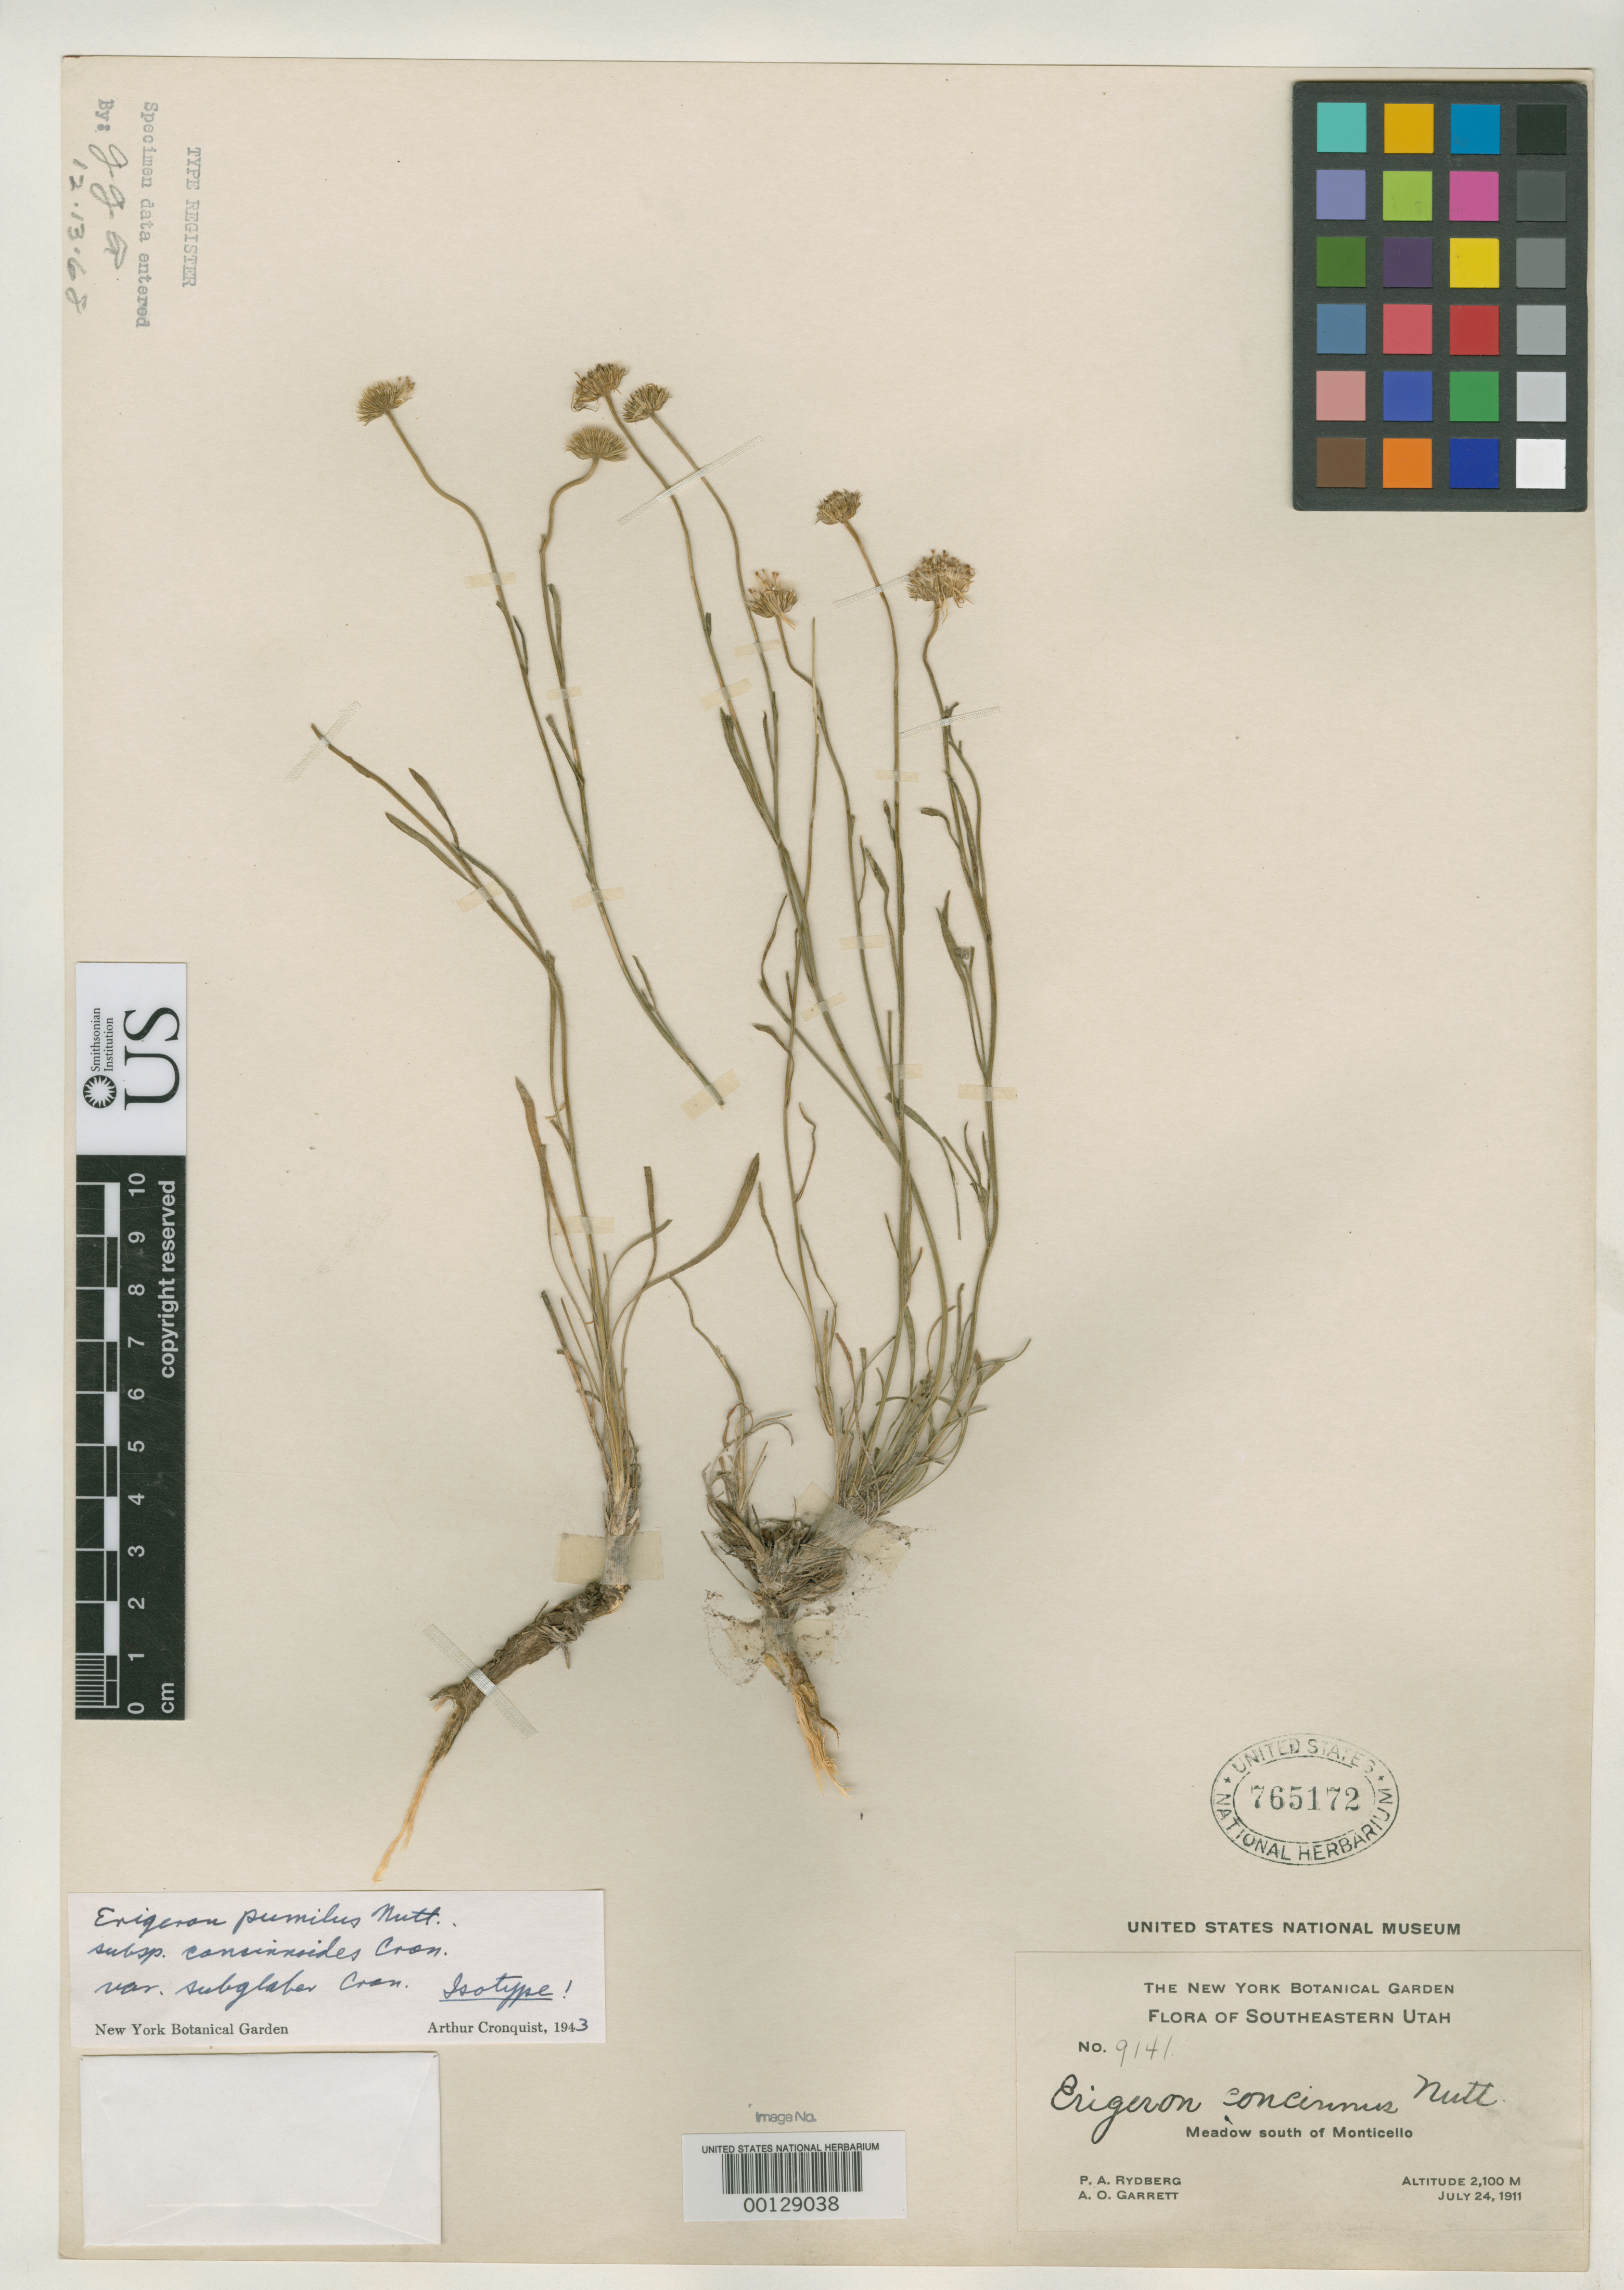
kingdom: Plantae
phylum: Tracheophyta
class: Magnoliopsida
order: Asterales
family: Asteraceae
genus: Erigeron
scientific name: Erigeron pumilus subsp. cansinnoides var. subglaber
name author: Cronq.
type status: Isotype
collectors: P. A. Rydberg & A. O. Garrett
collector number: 9141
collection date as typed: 24 Jul 1911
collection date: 1911-07-24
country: United States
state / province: Utah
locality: S of Monticello.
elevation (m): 2100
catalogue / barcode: US 765172